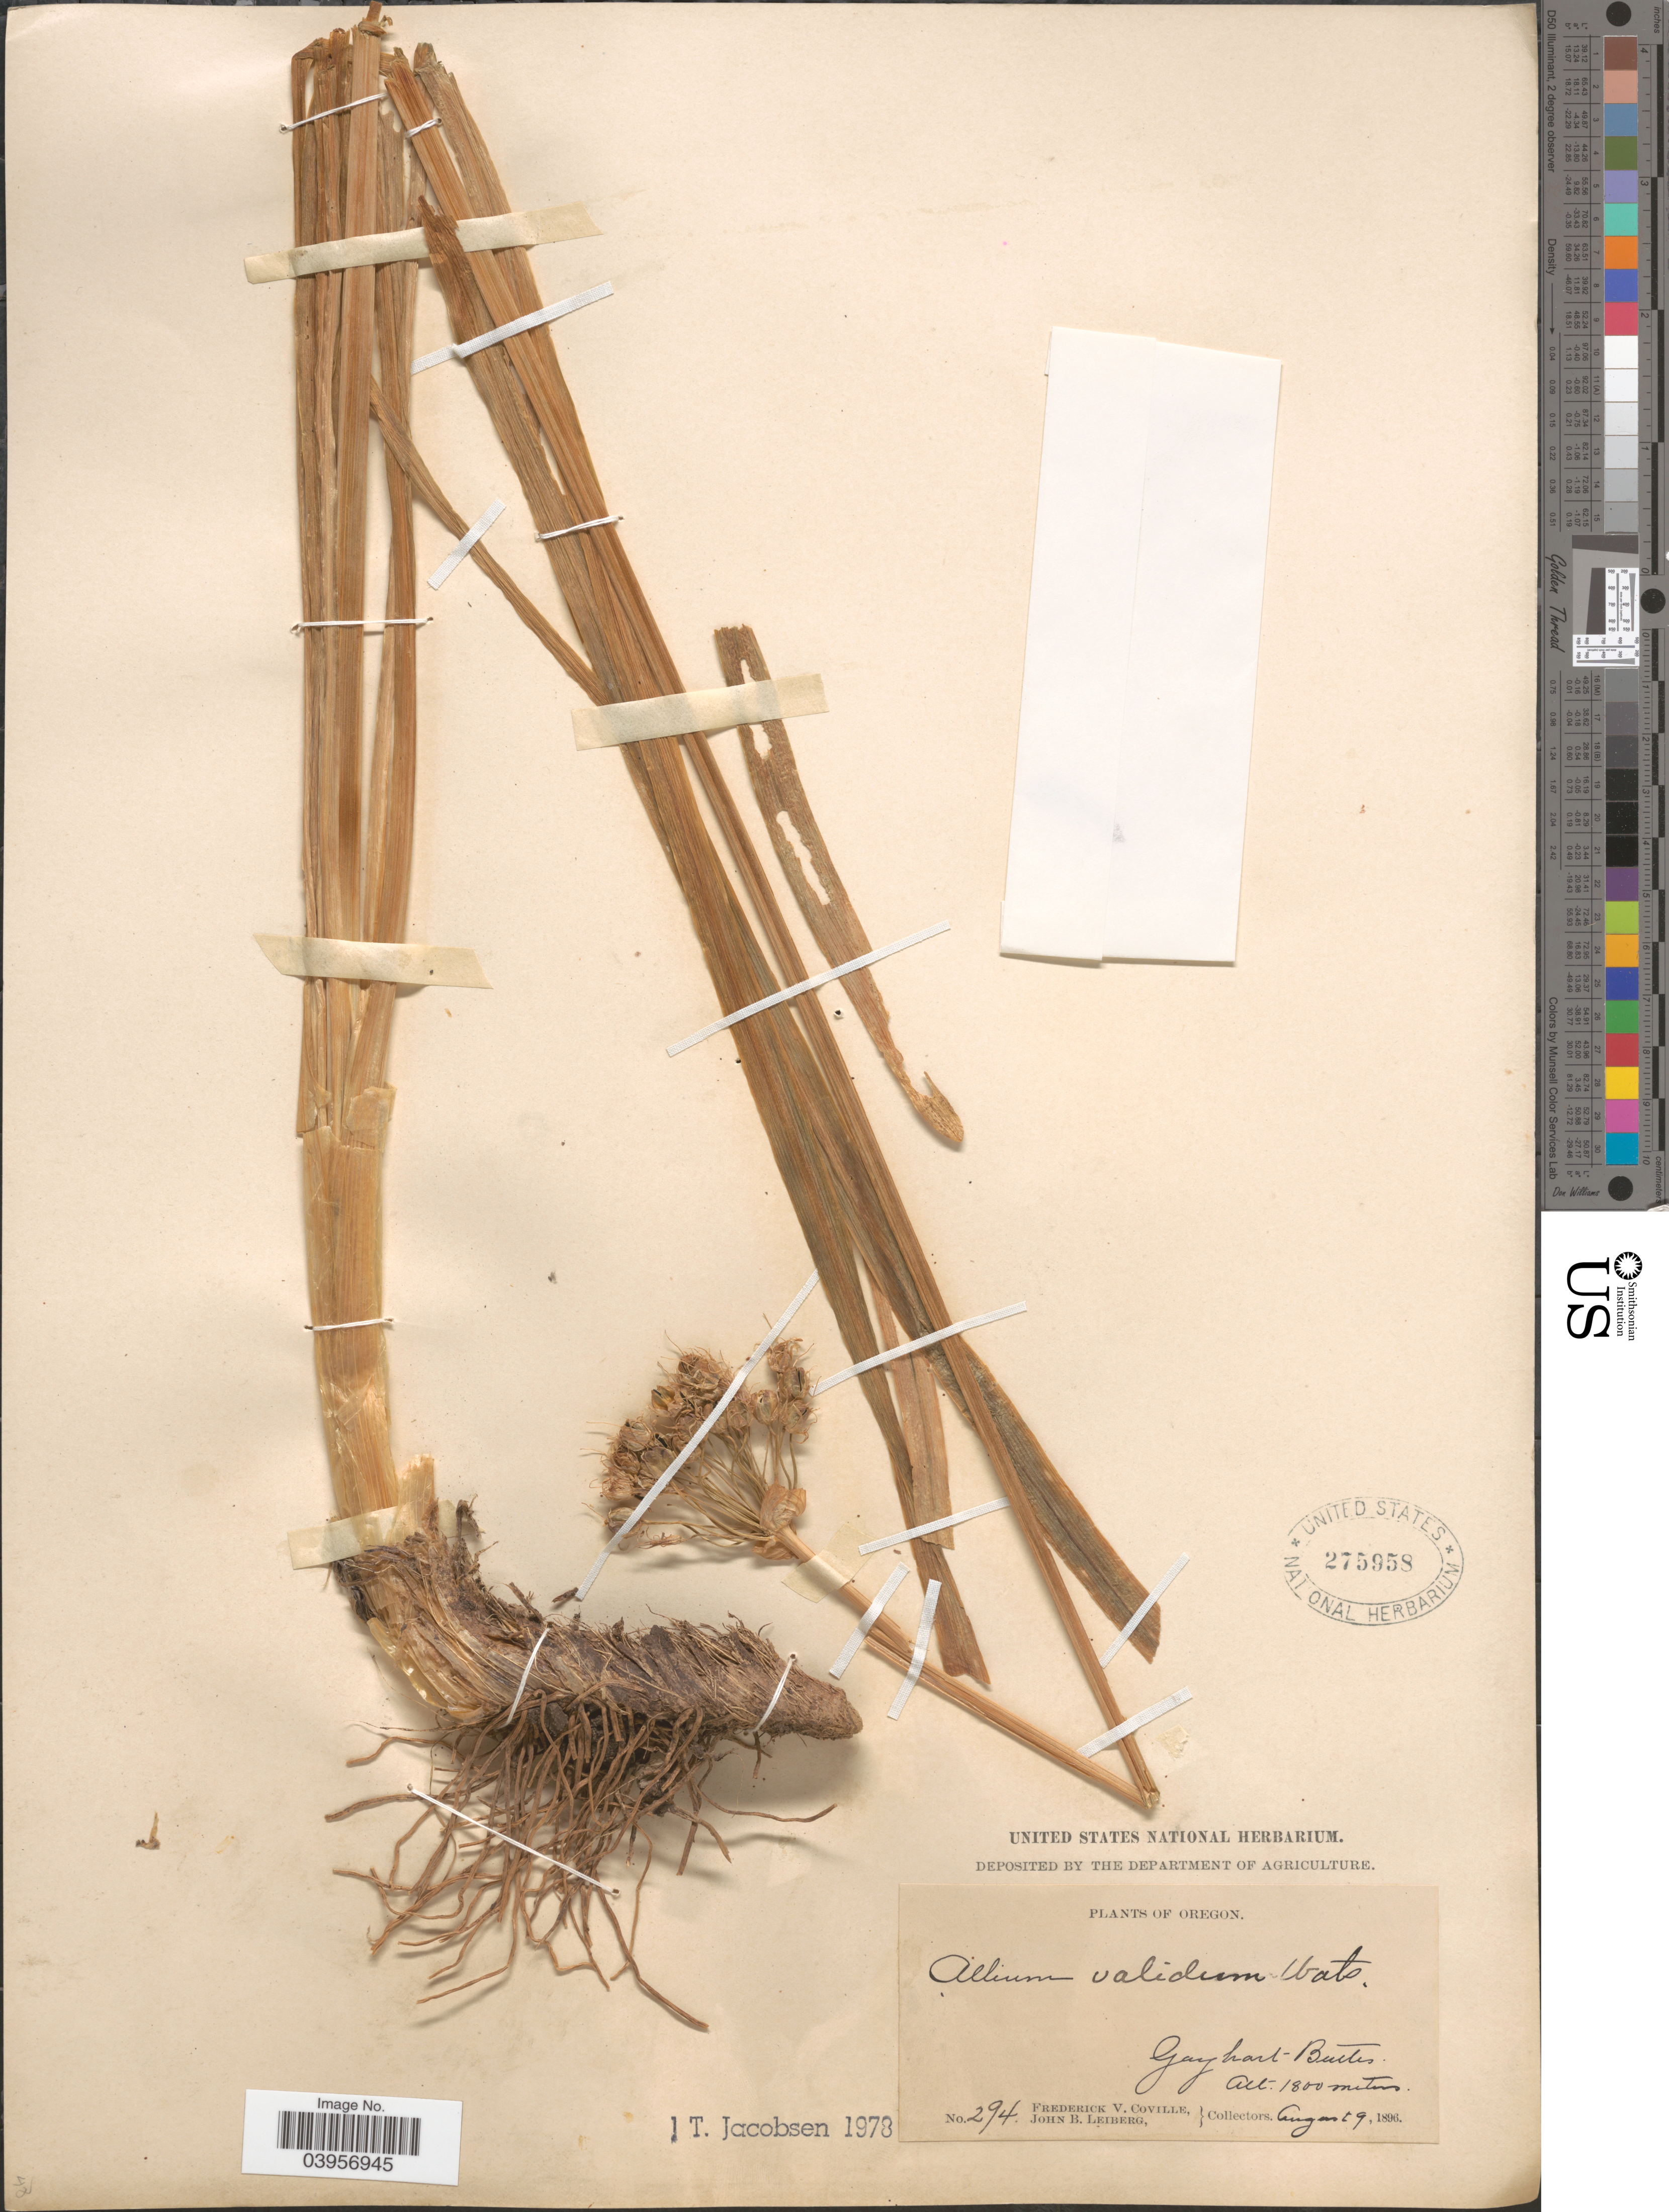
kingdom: Plantae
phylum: Tracheophyta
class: Liliopsida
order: Asparagales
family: Amaryllidaceae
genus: Allium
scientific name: Allium validum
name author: S. Watson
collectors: F. V. Coville & J. B. Leiberg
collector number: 294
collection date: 1896-08-19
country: United States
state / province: Oregon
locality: Gayhart Buttes.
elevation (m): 1800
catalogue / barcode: US 275958